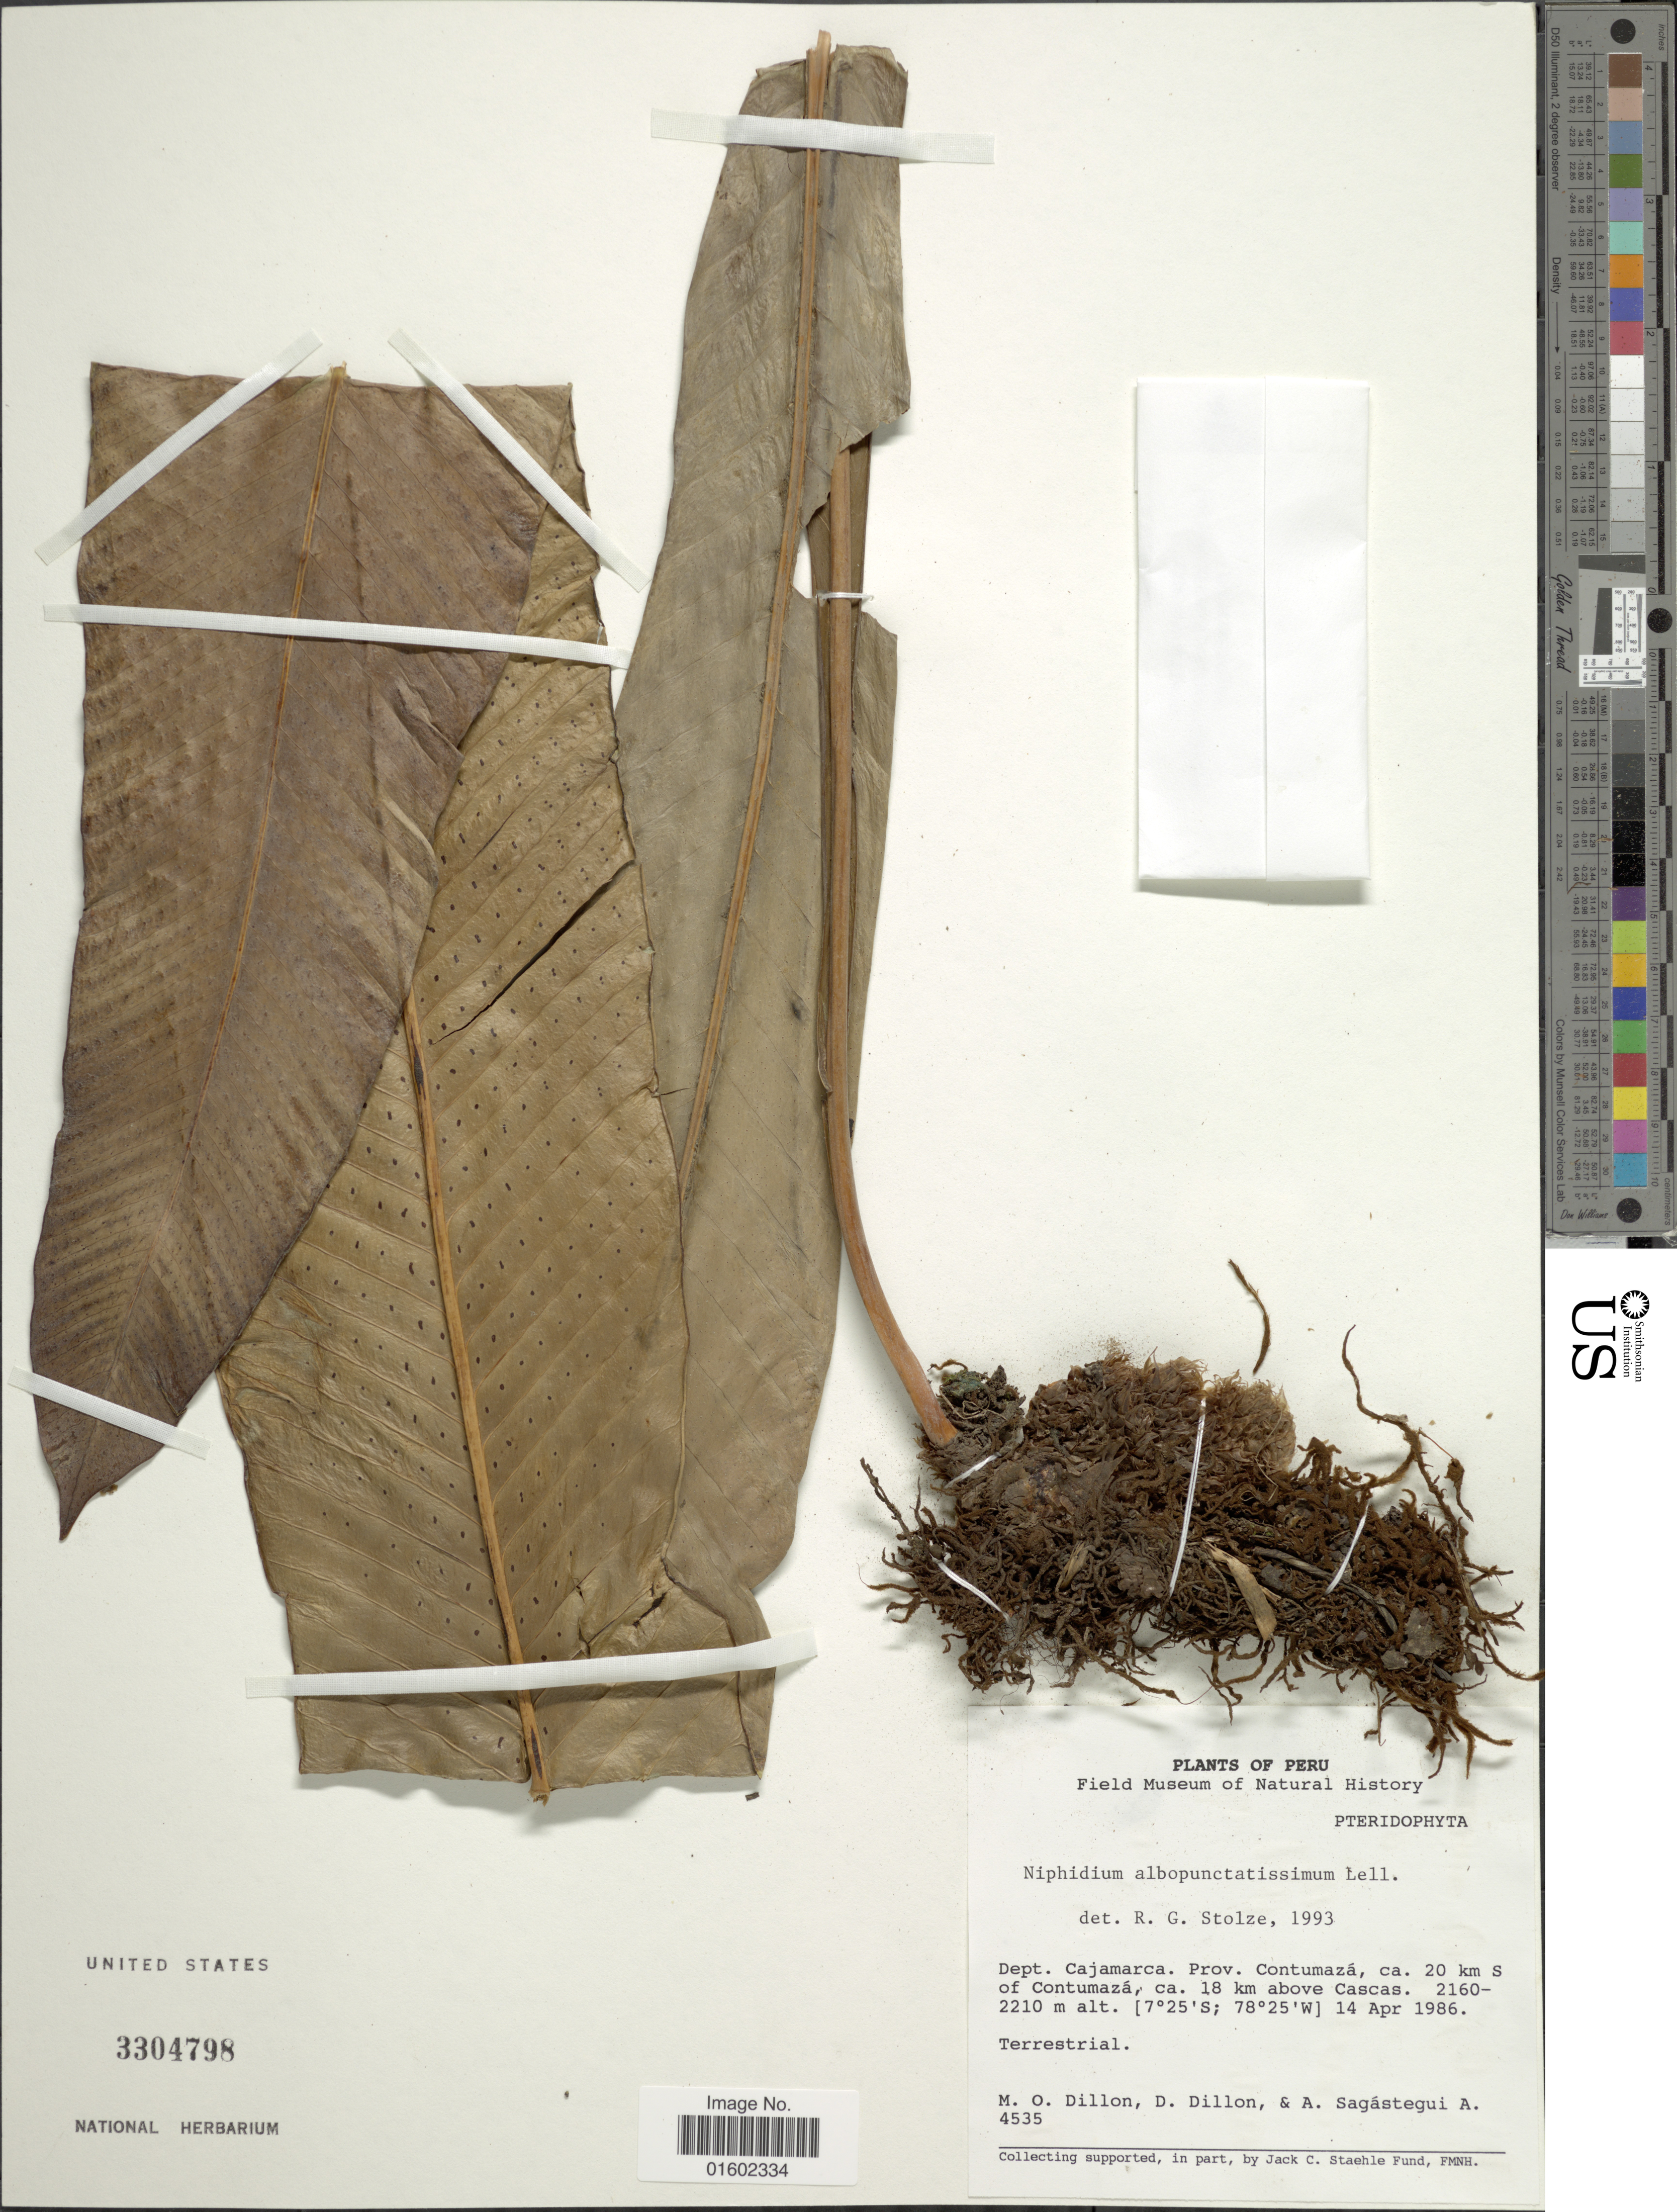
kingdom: Plantae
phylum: Tracheophyta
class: Polypodiopsida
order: Polypodiales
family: Polypodiaceae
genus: Niphidium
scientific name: Niphidium albopunctatissimum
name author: Lellinger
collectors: M. Dillion & A. Sagástegui A.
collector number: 4535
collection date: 1986-04-14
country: Peru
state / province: Cajamarca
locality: Dept. Cajamarca, Prov. Contumazá, ca. 20 km S of Contumazá, ca. 18 km above Cascas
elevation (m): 2160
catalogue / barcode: US 334798